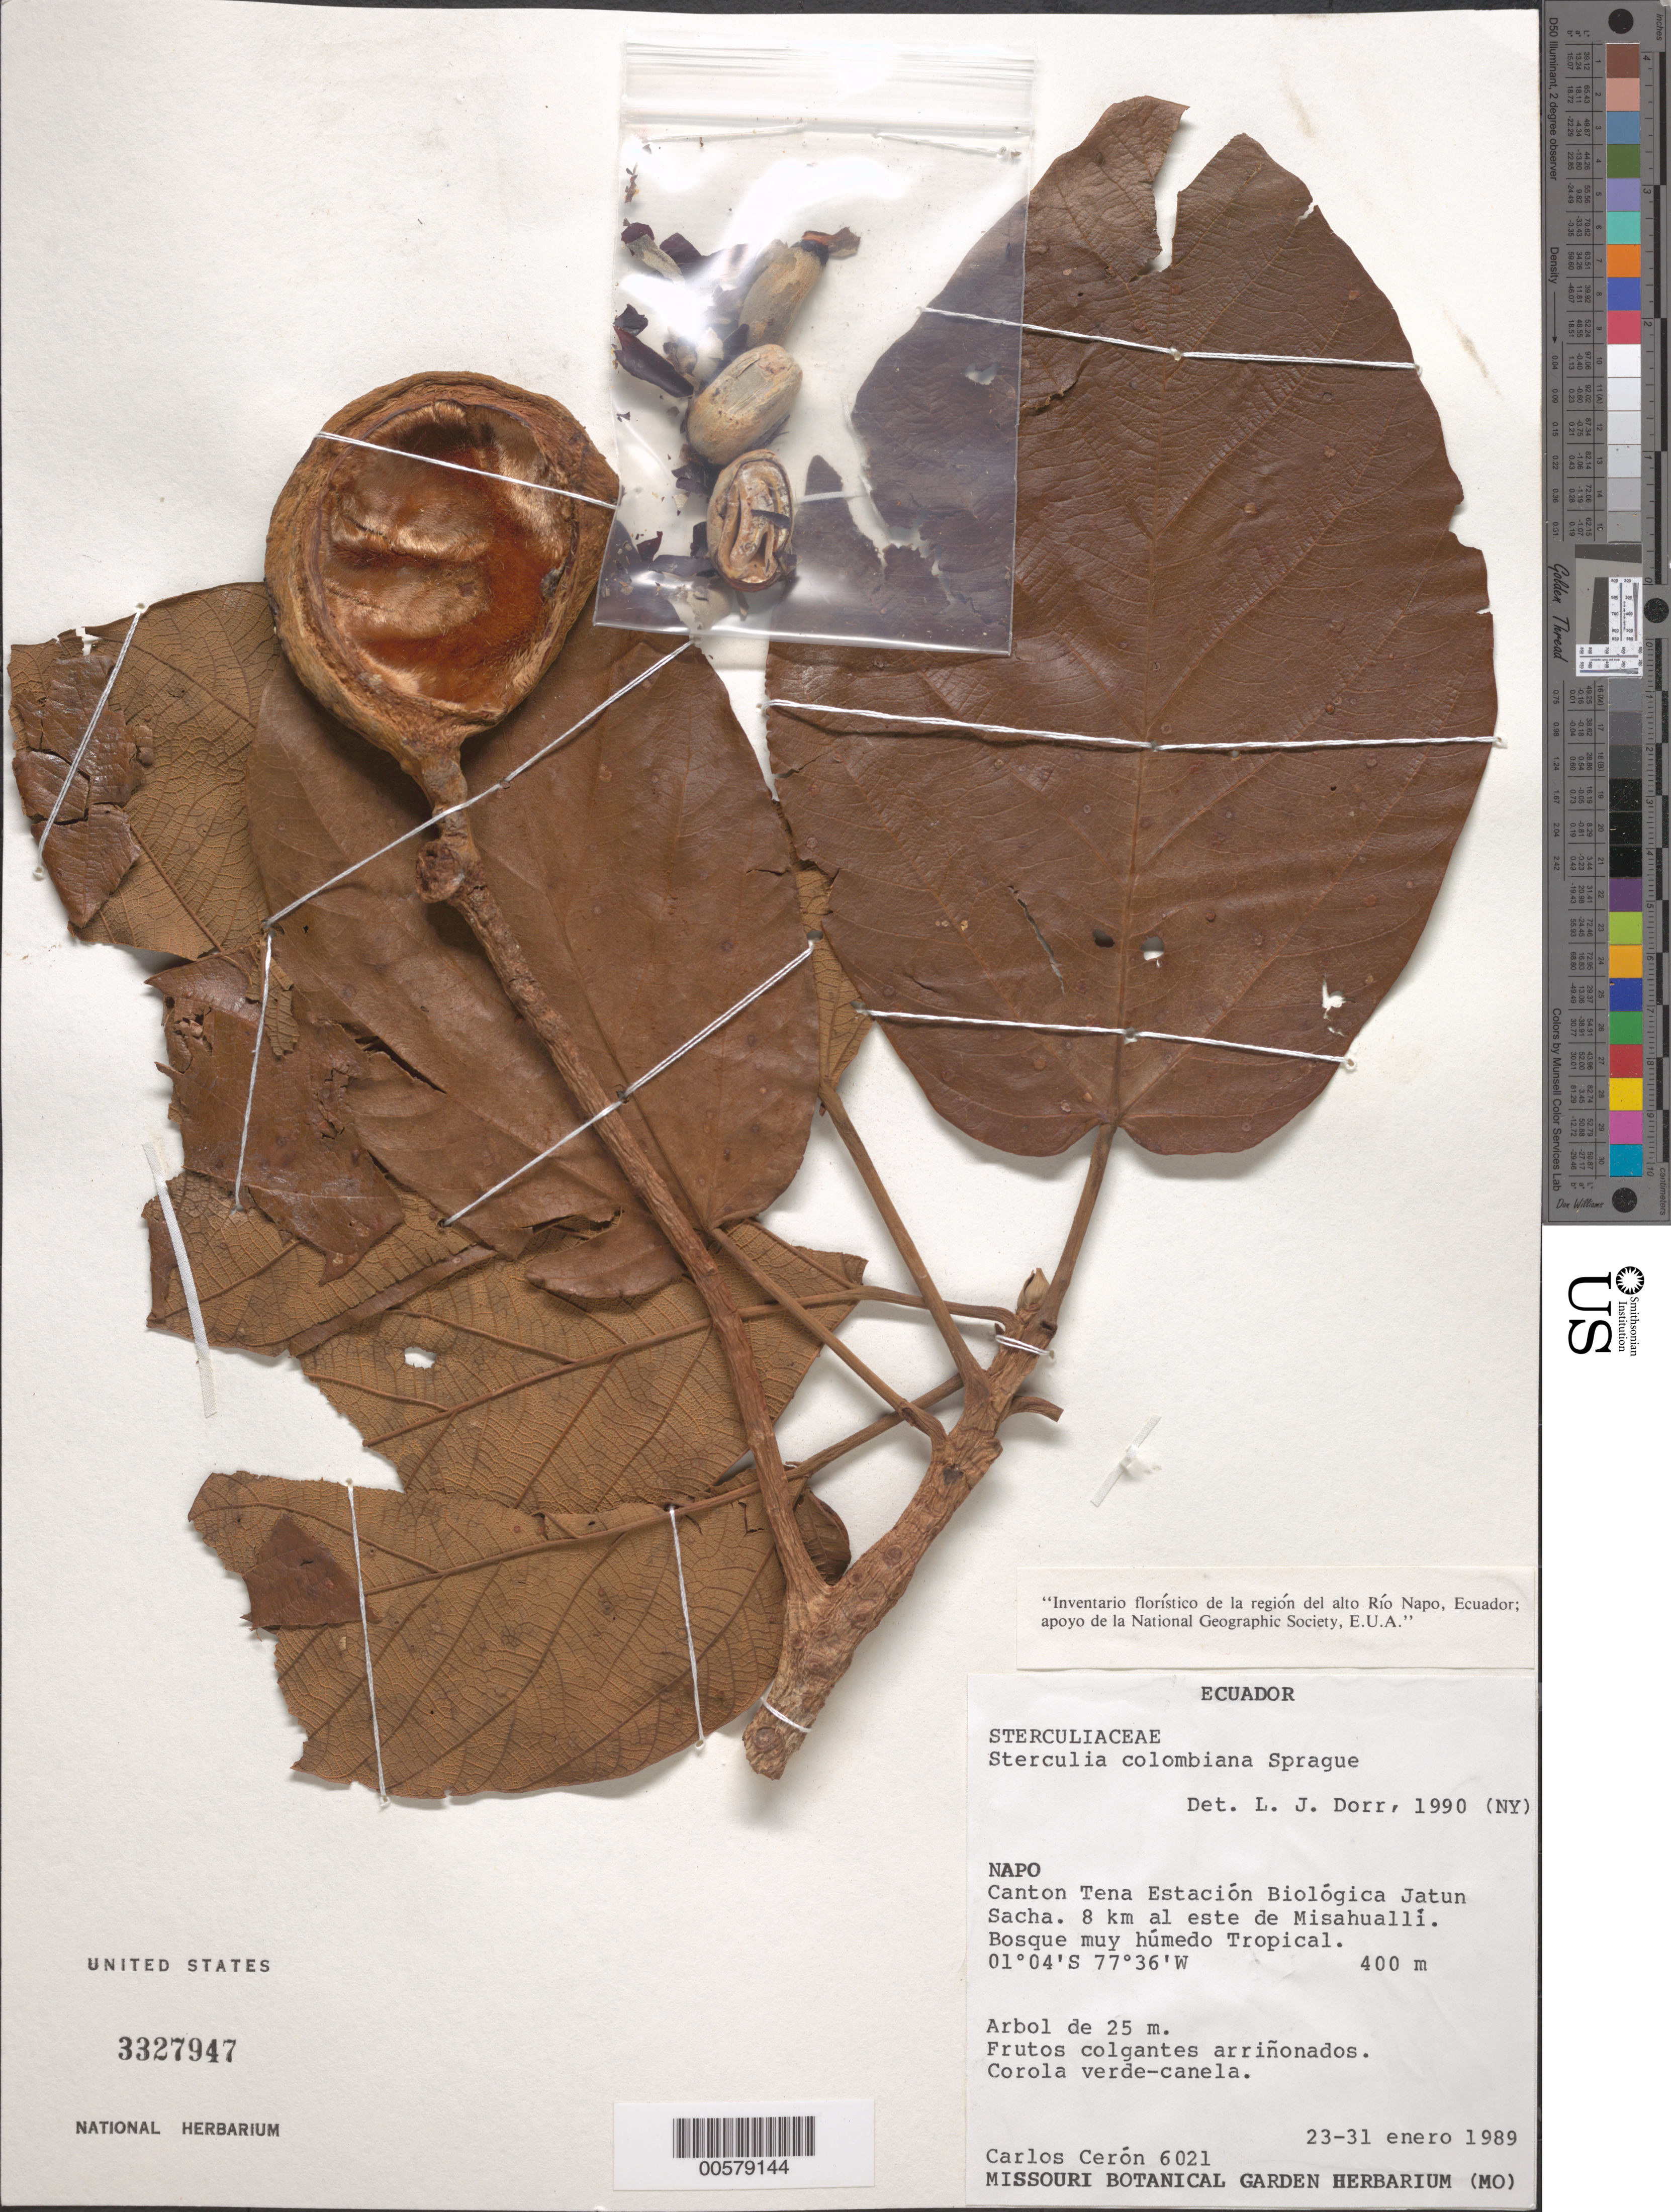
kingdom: Plantae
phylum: Tracheophyta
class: Magnoliopsida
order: Malvales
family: Malvaceae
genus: Sterculia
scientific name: Sterculia colombiana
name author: Sprague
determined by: Dorr, L. J., (BOT), Smithsonian Institution - National Museum of Natural History (UNITED STATES)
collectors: C. E. Cerón M.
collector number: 6021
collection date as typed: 23 Jan 1989 to 31 Jan 1989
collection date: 1989-01-23/1989-01-31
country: Ecuador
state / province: Napo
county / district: Tena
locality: Canton Tena. Estación Biológica Jatun Sacha, 8 km al E de Misahuallí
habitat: Bosque muy húmedo Tropical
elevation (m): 400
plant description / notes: US, NY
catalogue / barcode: US 3327947